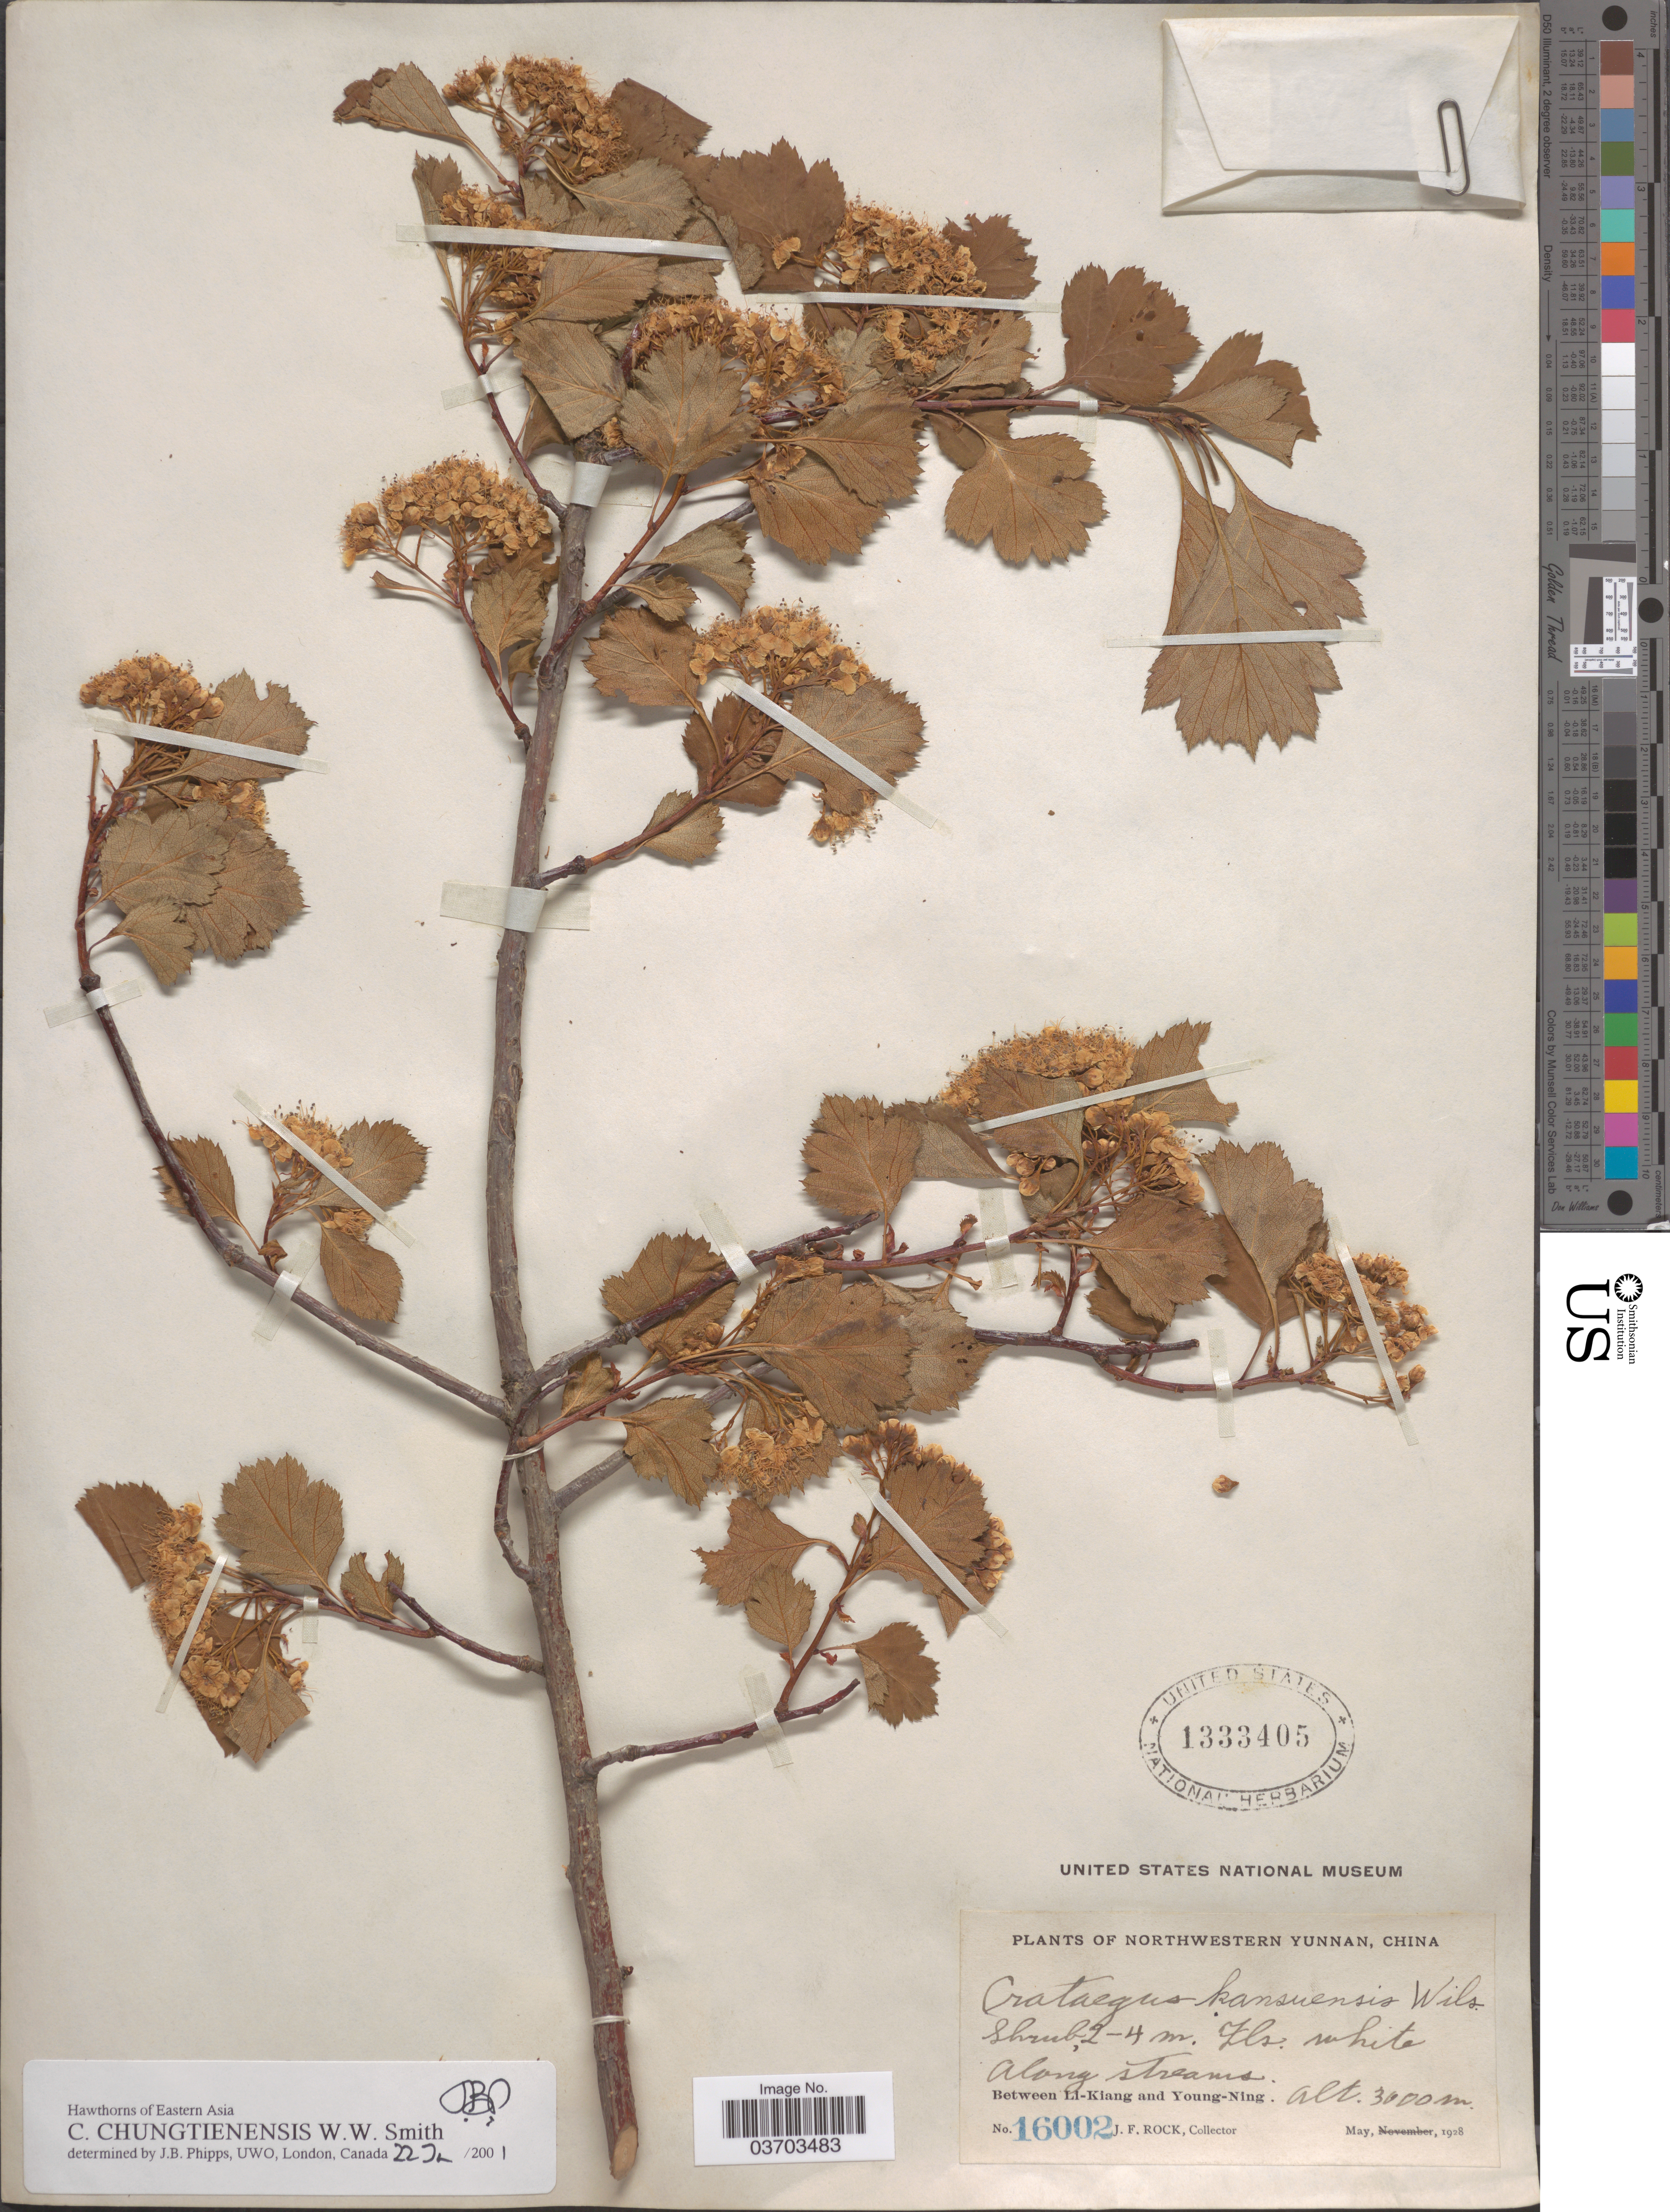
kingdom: Plantae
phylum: Tracheophyta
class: Magnoliopsida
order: Rosales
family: Rosaceae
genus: Crataegus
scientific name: Crataegus chungtienensis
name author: W.W. Sm.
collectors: J. Rock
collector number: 16002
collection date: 1928-05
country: China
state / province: Yunnan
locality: Northwestern Yunnan. Between Li-Kiang and Young-Ning.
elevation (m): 3000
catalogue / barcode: US 1333405